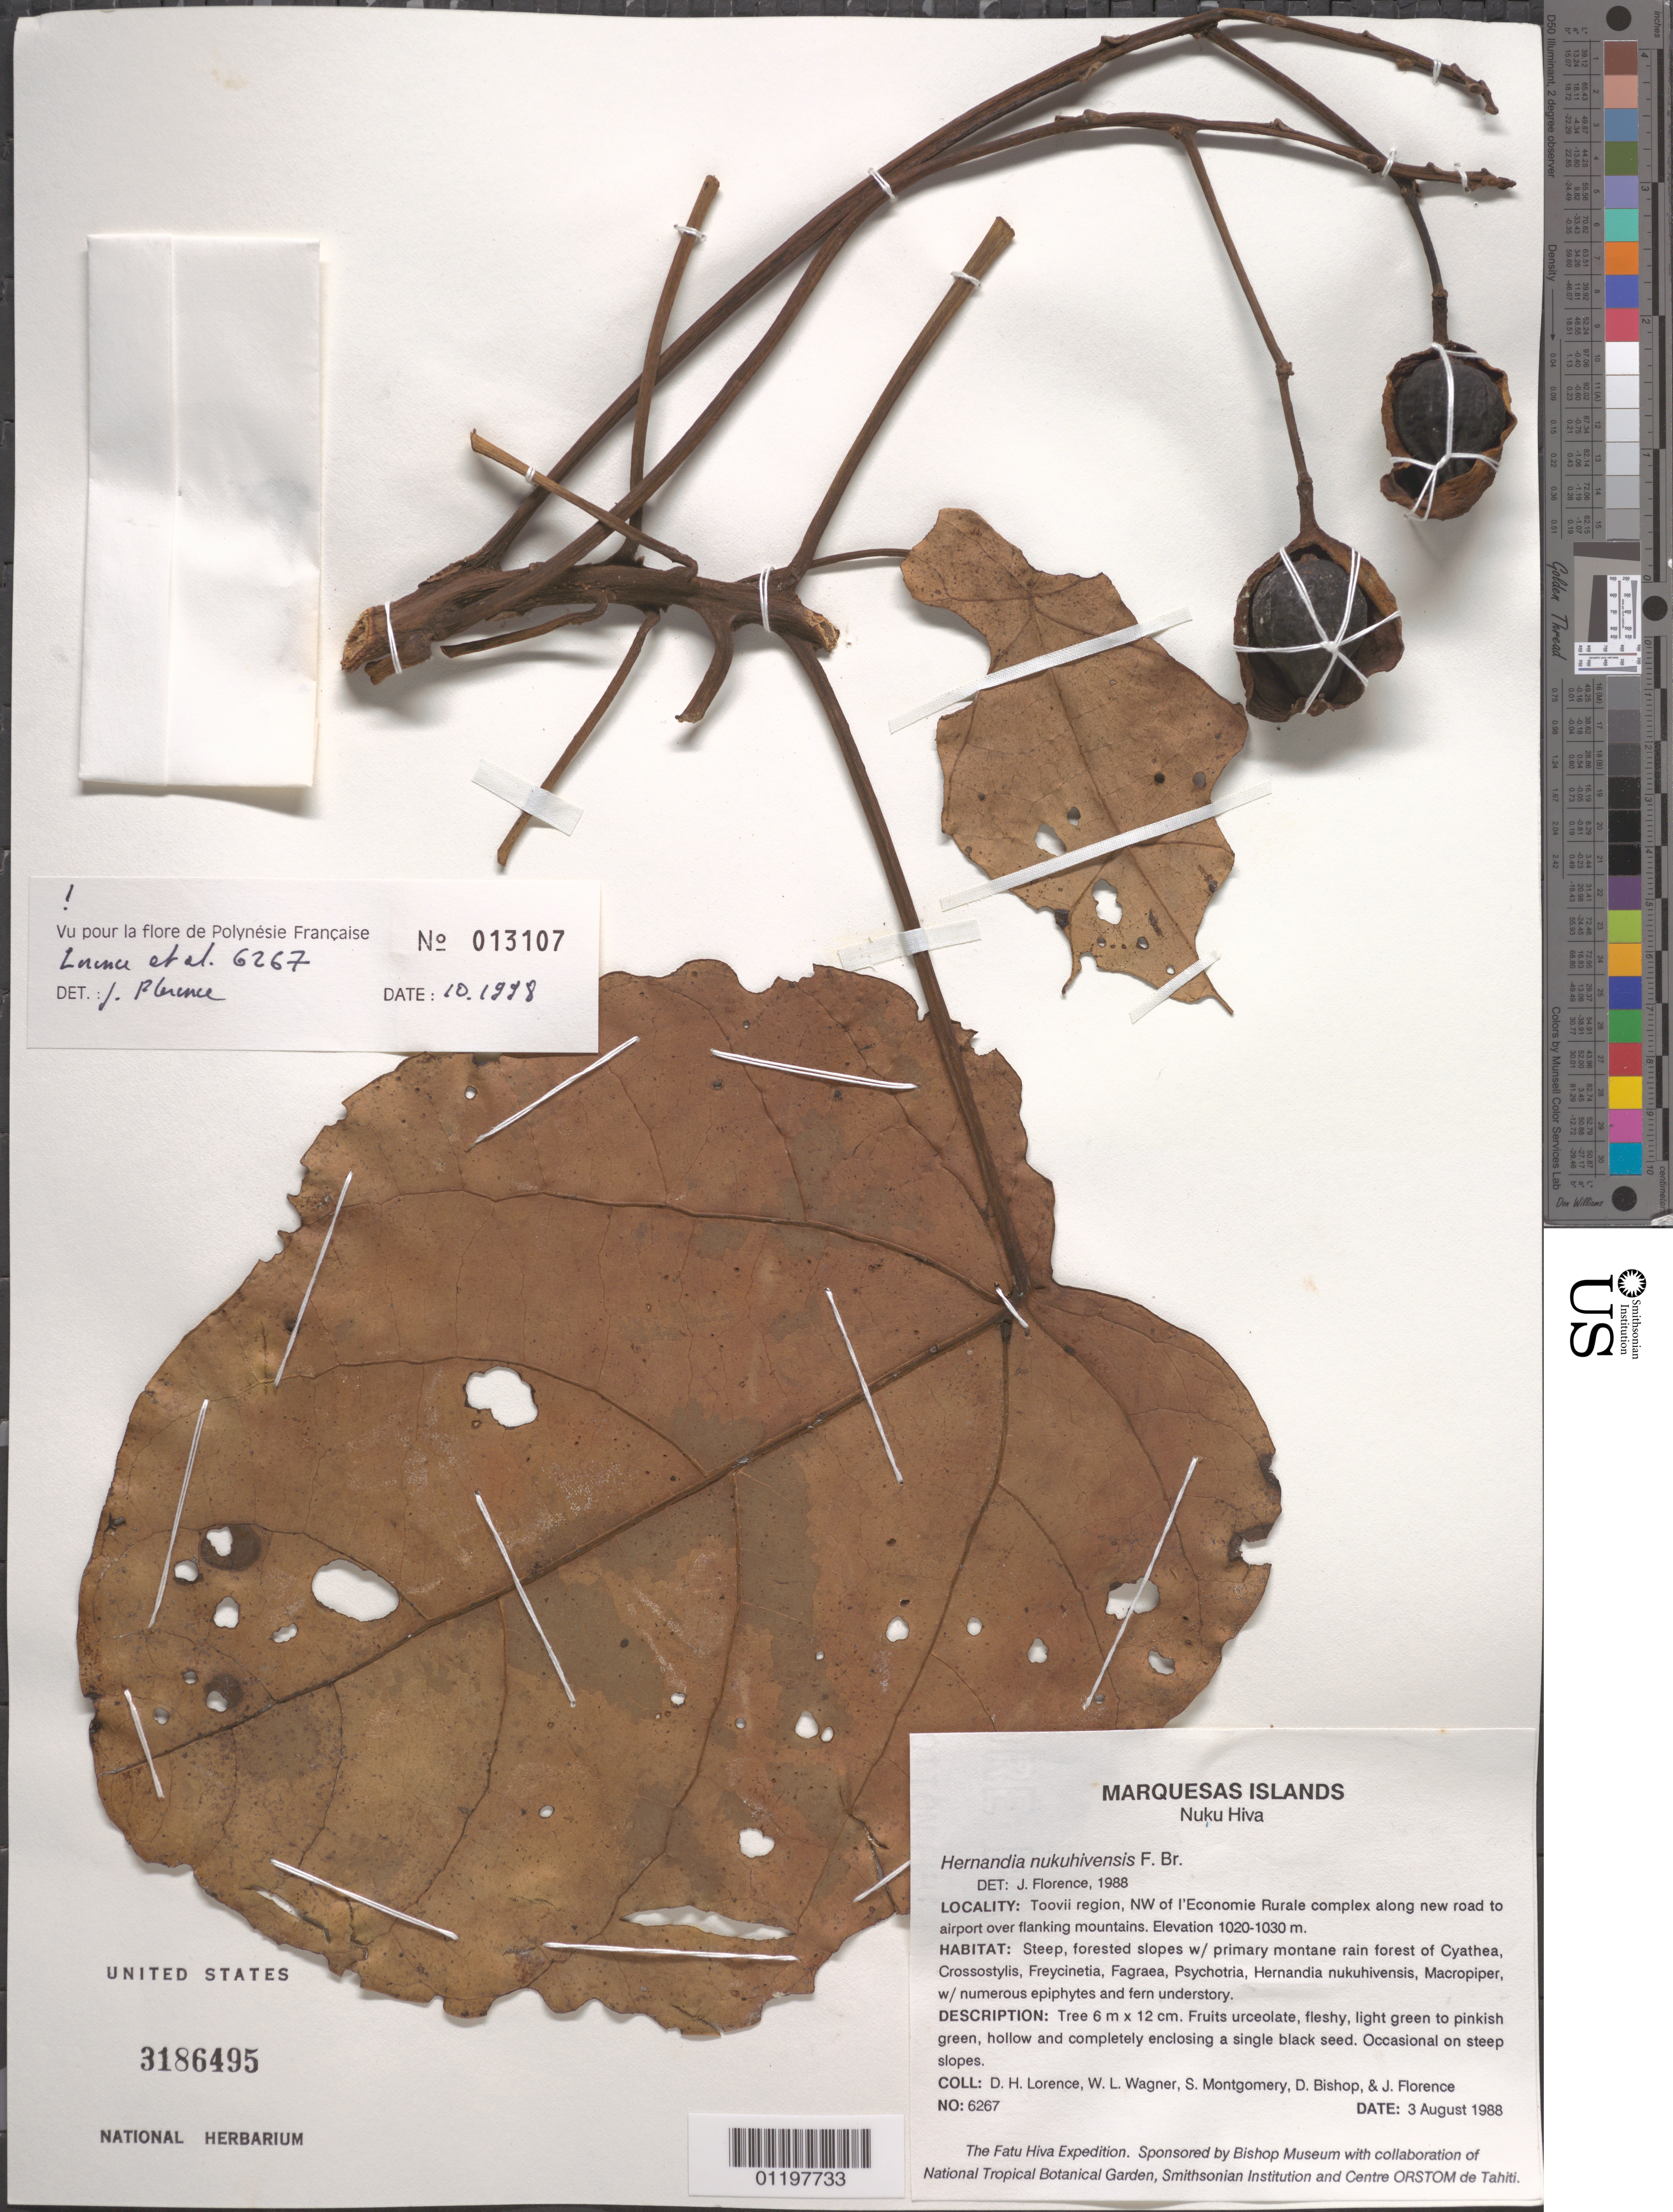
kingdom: Plantae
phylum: Tracheophyta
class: Magnoliopsida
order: Laurales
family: Hernandiaceae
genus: Hernandia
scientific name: Hernandia nukuhivensis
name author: F. Br.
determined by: Florence, J.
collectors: D. Lorence, W. L. Wagner, S. Montgomery, D. Bishop & J. Florence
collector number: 6267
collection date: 1988-08-03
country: French Polynesia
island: Nuku Hiva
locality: Toovii region, NW of l'Economie Rurale complex along new road to airport over flanking mountains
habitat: Steep, forested slopes w/ primary montane rain forest. Occasional on steep slopes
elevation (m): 1020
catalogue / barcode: US 3186495